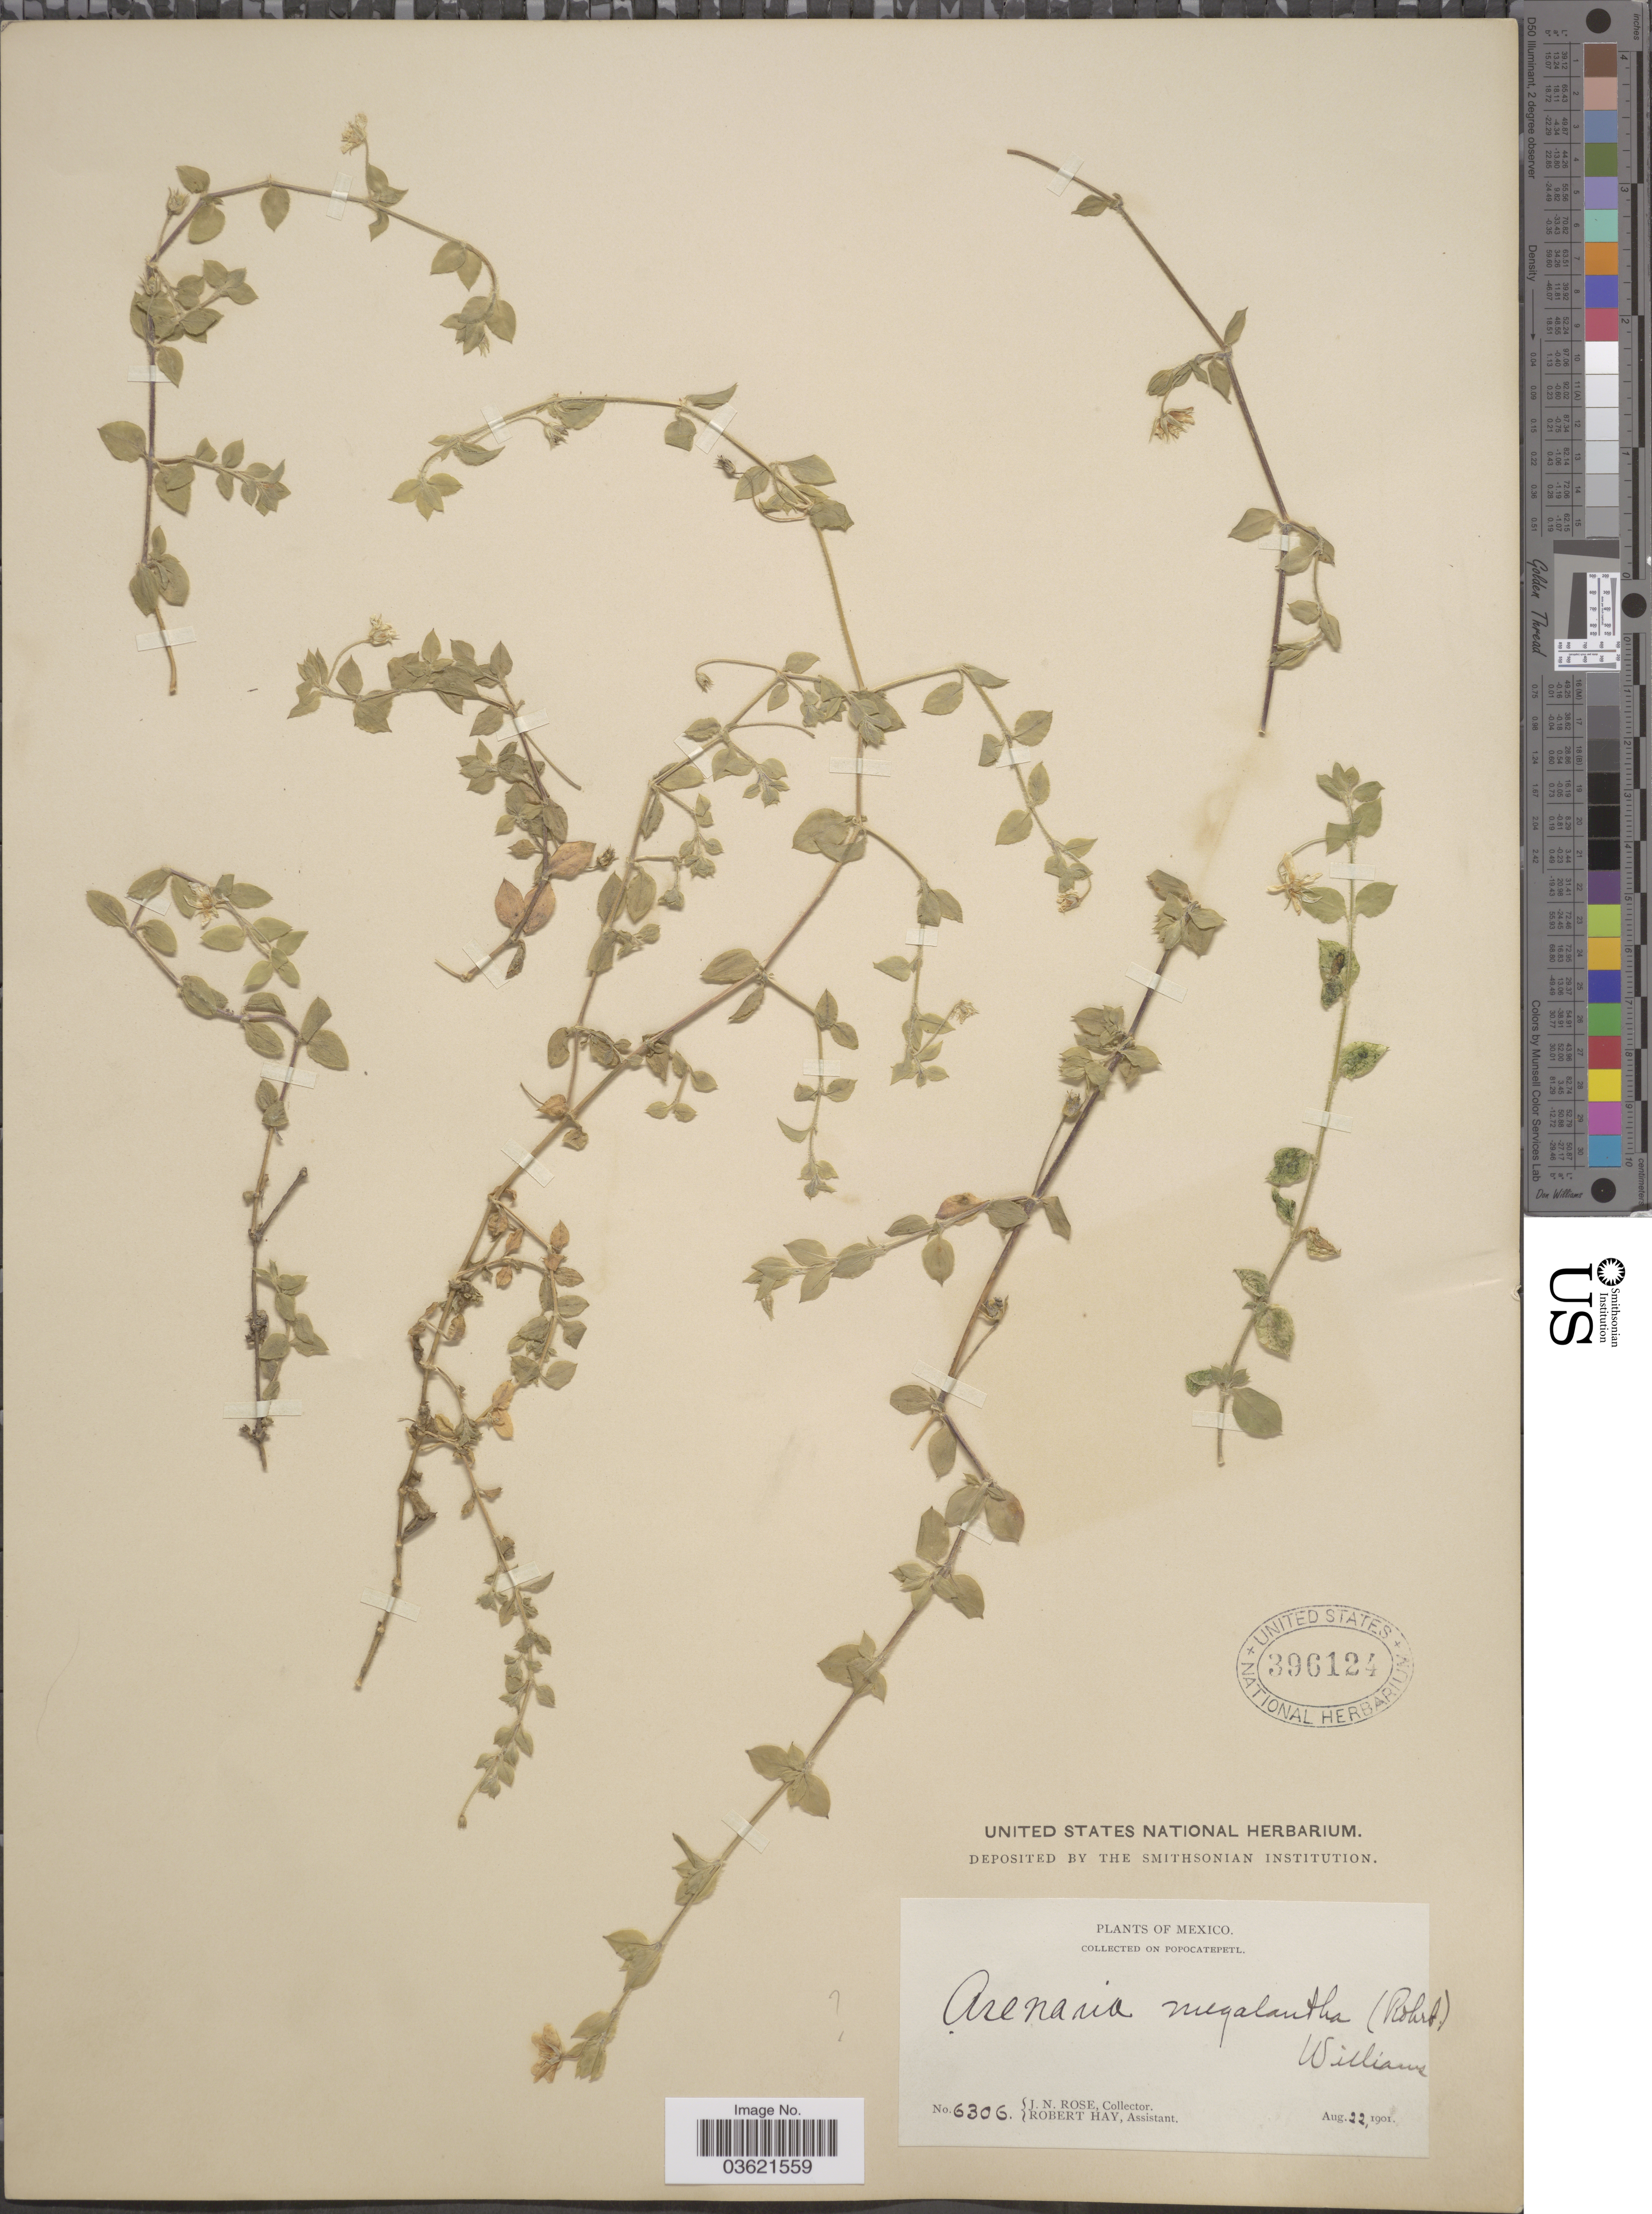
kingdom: Plantae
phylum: Tracheophyta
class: Magnoliopsida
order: Caryophyllales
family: Caryophyllaceae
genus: Arenaria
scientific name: Arenaria megalantha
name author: (Rohrb.) F.N. Williams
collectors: J. N. Rose & R. Hay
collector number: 6306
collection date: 1901-08-22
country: Mexico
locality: On Popocatepetl.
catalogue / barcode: US 396124